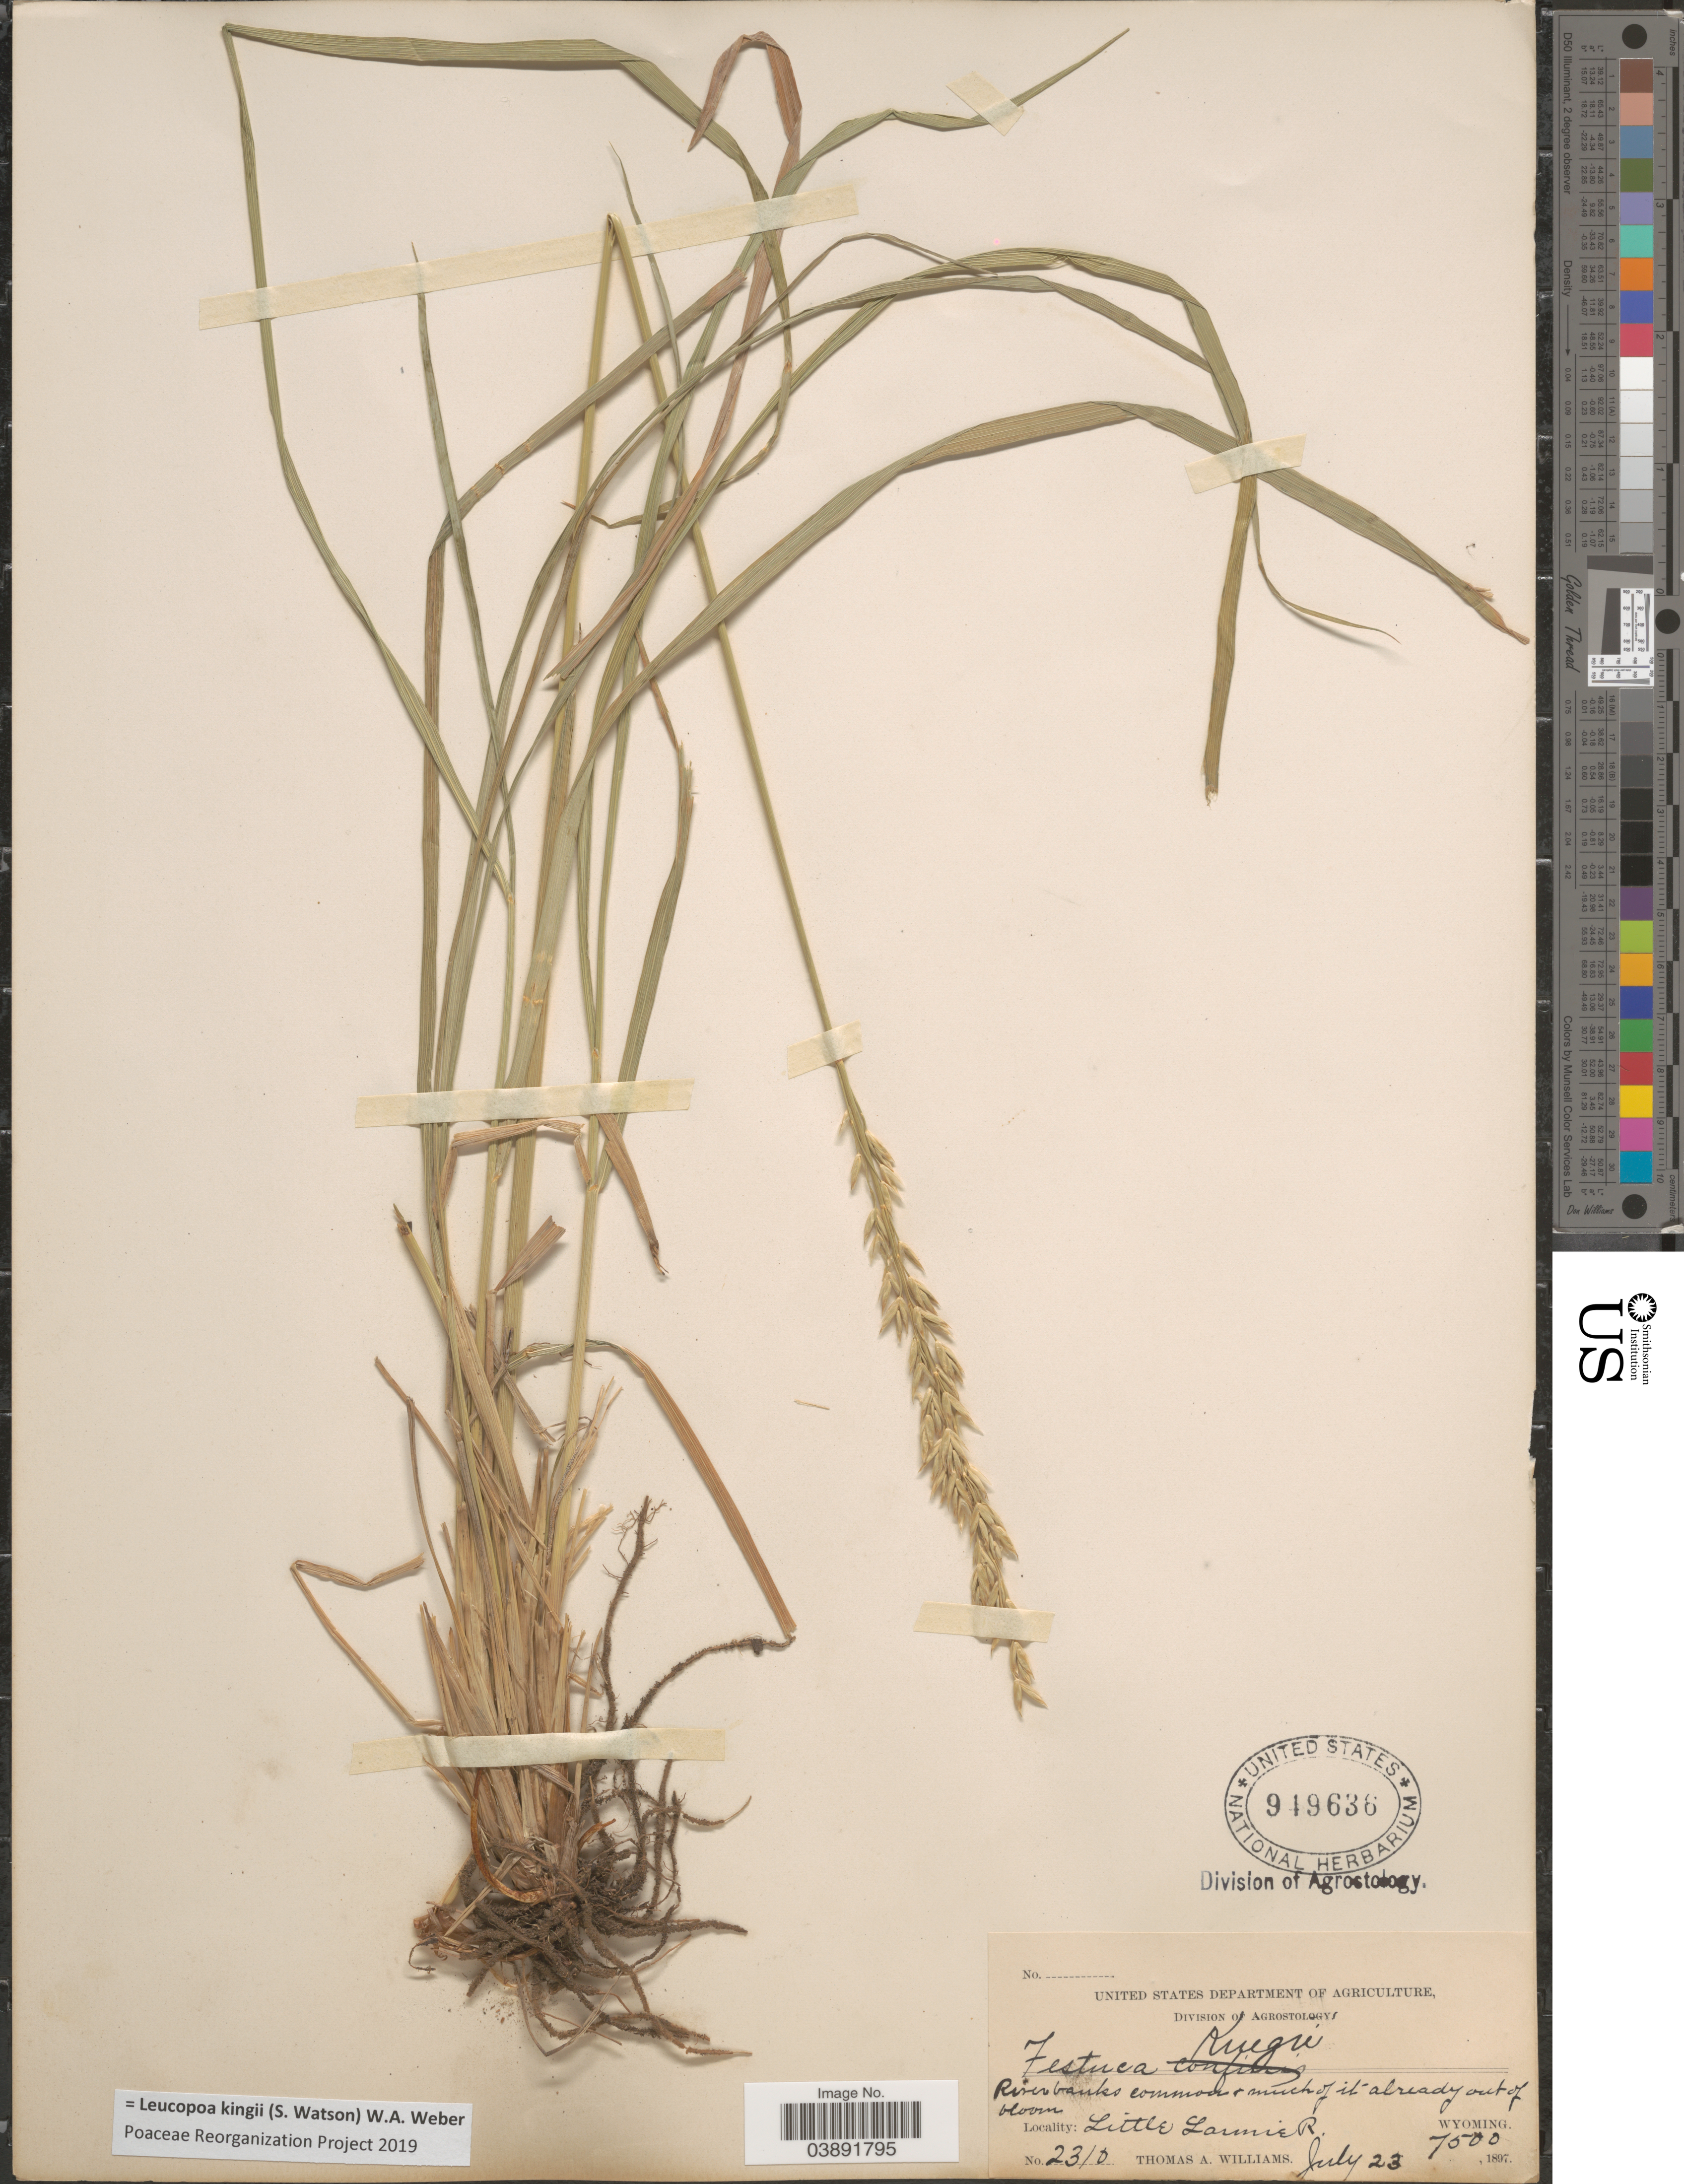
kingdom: Plantae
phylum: Tracheophyta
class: Liliopsida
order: Poales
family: Poaceae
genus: Hesperochloa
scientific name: Hesperochloa kingii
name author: (S. Watson) Rydb.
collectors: T. A. Williams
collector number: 2310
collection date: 1897-07-23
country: United States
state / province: Wyoming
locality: Little Laramie R.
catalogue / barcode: US 949636